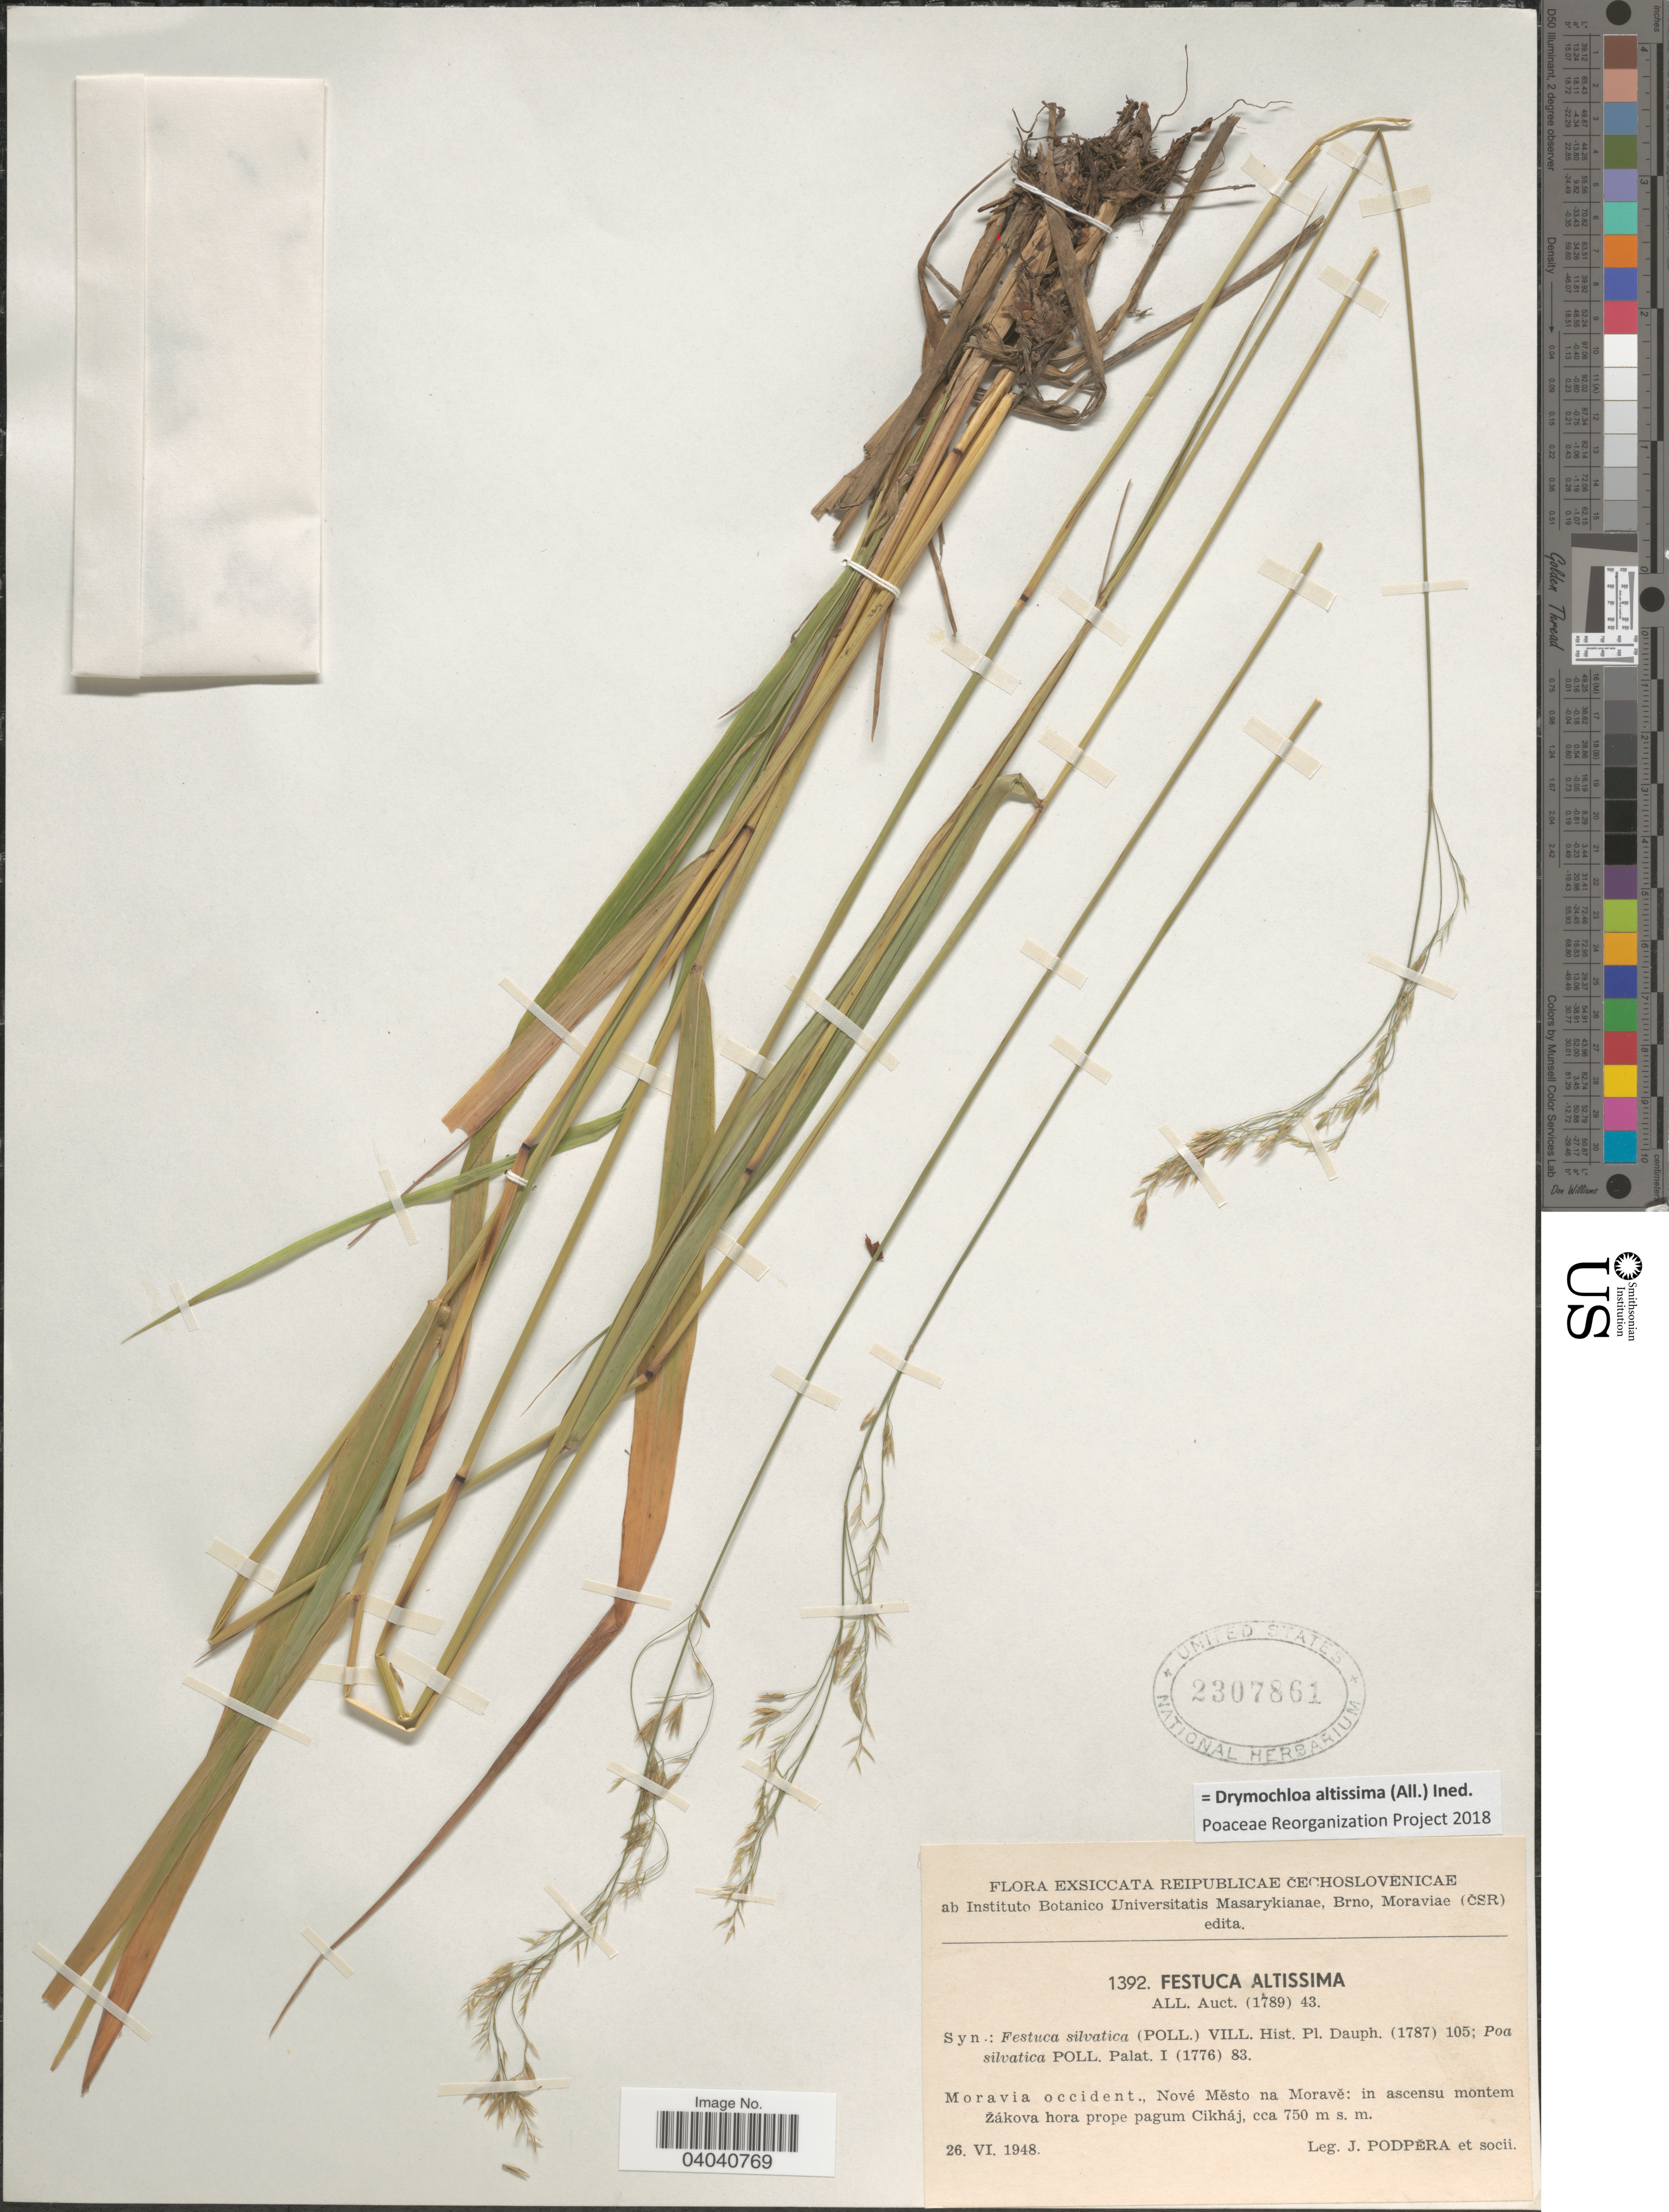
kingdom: Plantae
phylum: Tracheophyta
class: Liliopsida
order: Poales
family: Poaceae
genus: Drymochloa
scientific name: Drymochloa altissima (All.) ined.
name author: (All.)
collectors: J. Podpera & Socii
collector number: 1392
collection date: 1948-06-26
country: Czechia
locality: Reipublicae Čechoslovenicae. Moravia occident., Nové Mĕsto na Moravĕ: in ascensu momtem Žákova hora prope pagum Cikháj.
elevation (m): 750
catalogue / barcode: US 2307861